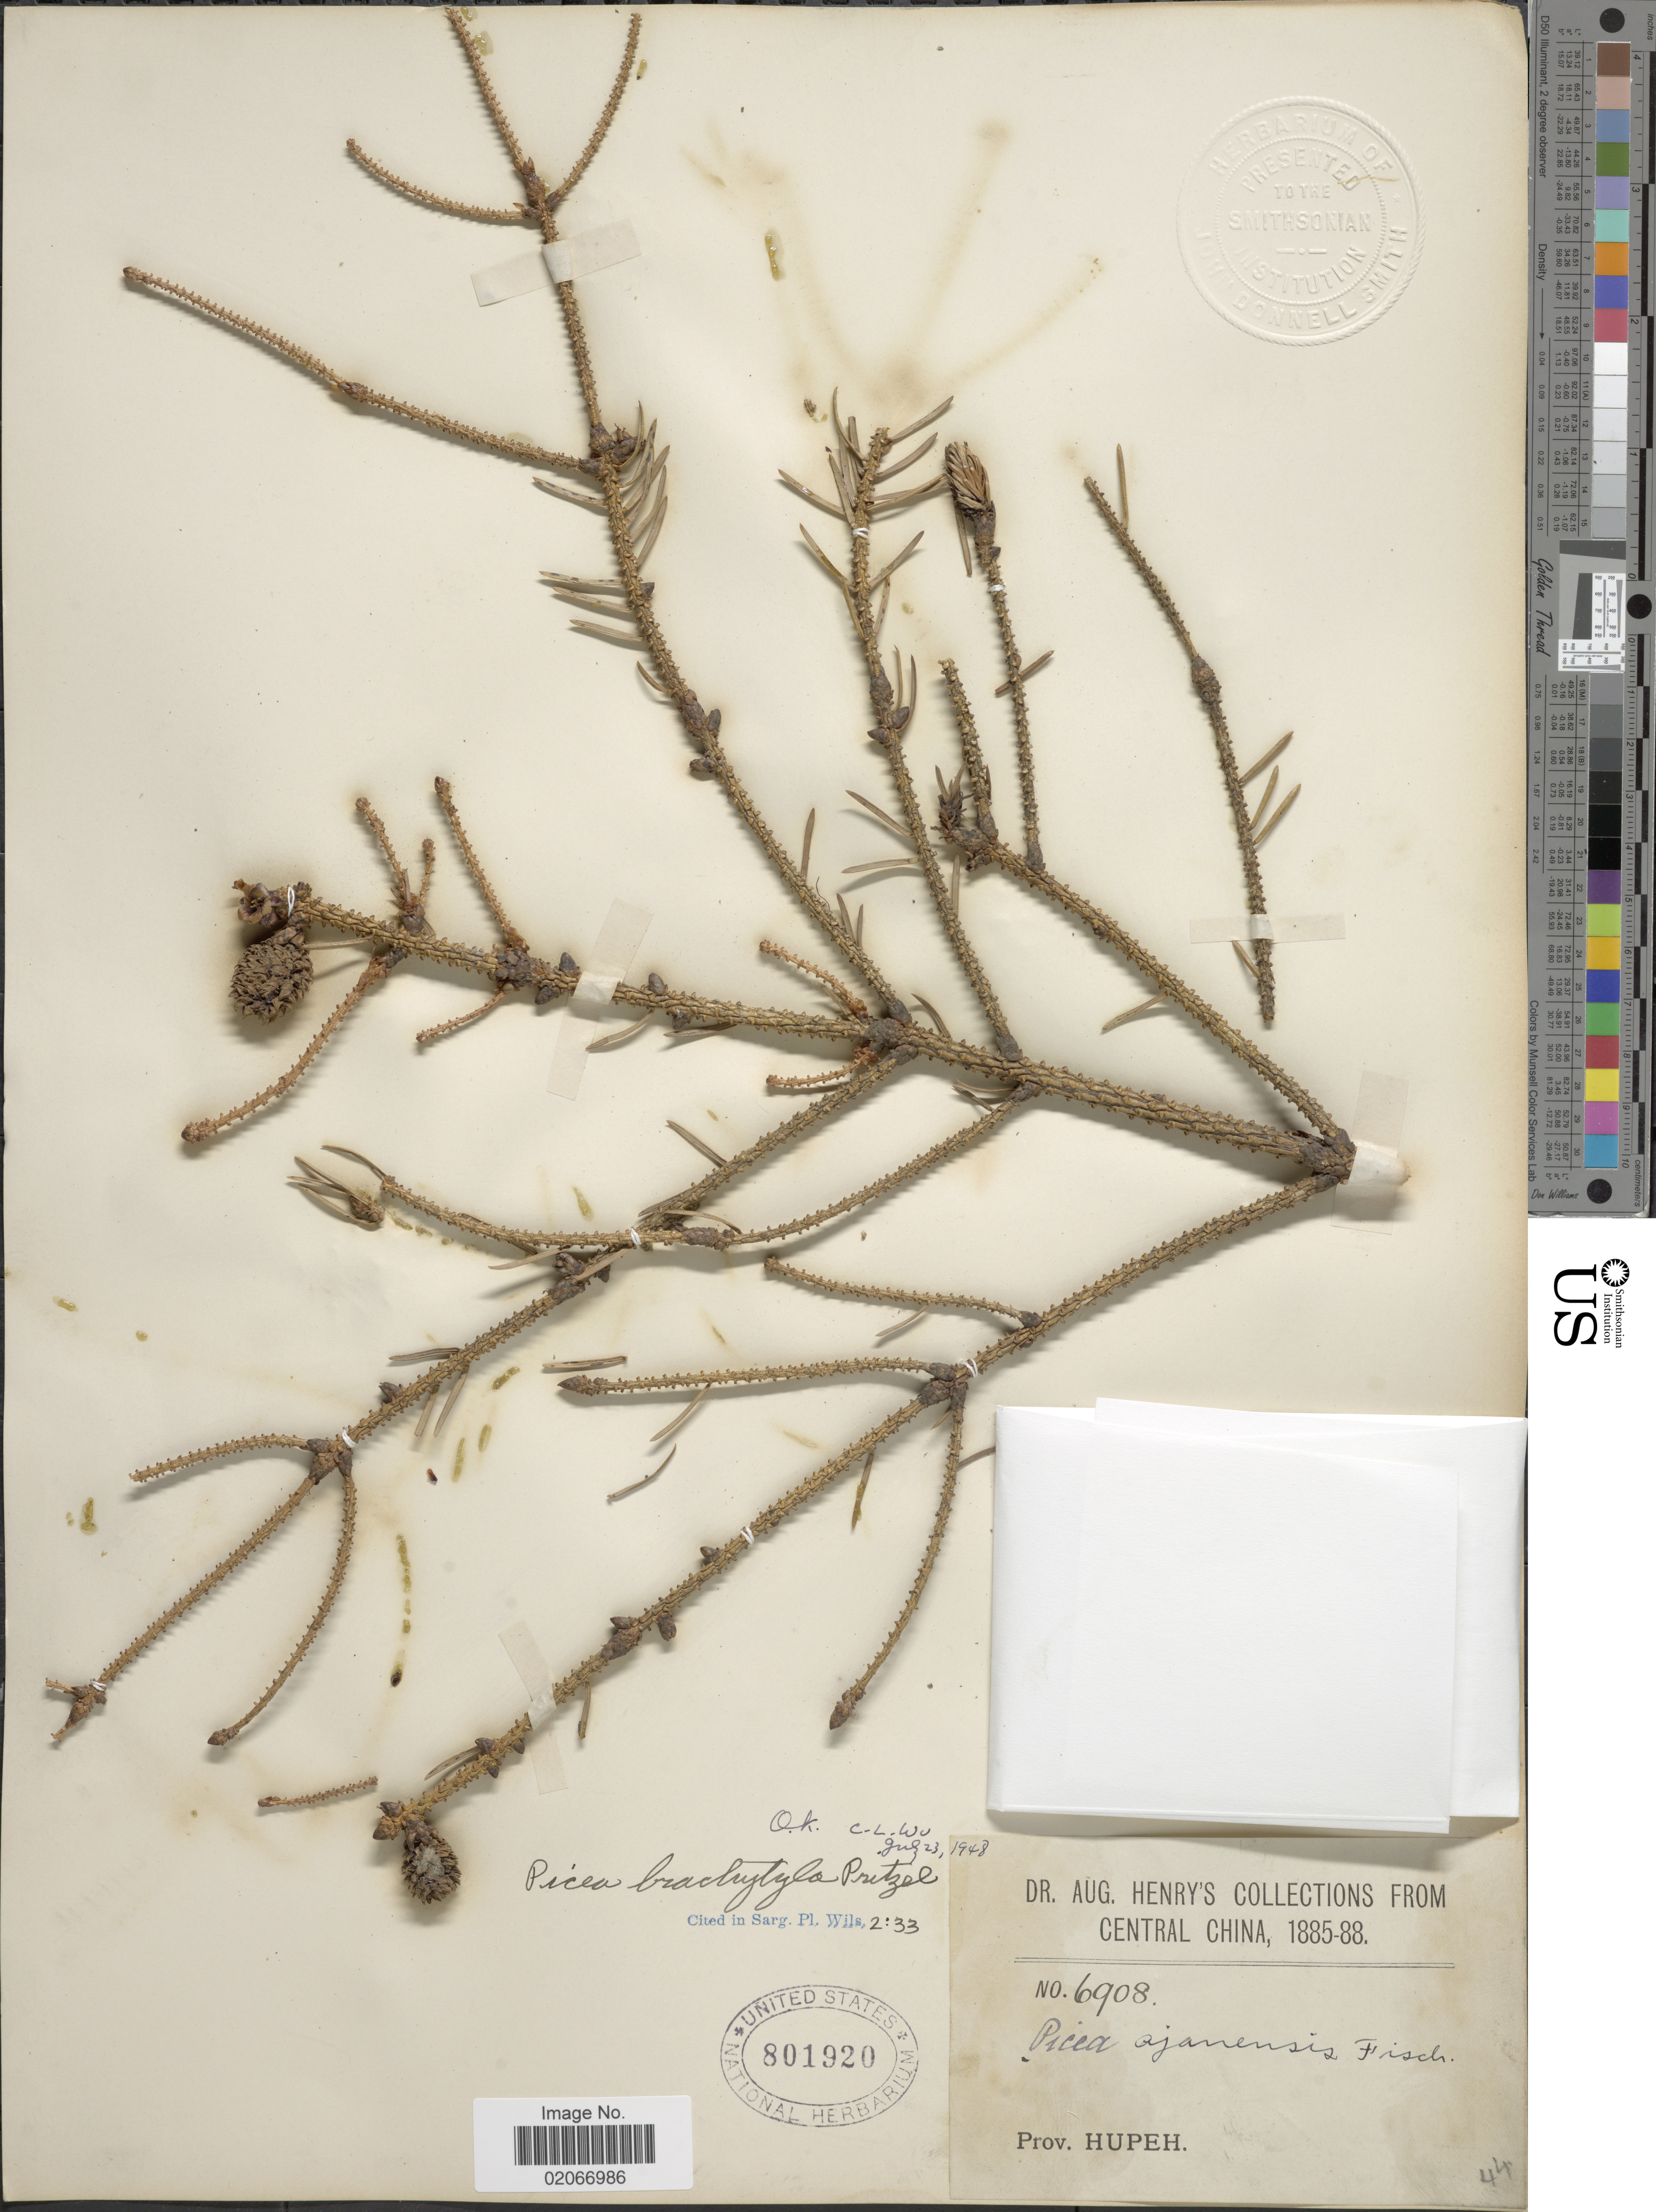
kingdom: Plantae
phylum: Tracheophyta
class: Pinopsida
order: Pinales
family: Pinaceae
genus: Picea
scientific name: Picea brachytyla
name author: (Franch.) E. Pritz.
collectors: A. Henry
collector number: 6908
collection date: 1885/1888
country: China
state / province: Hubei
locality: Prov. Hupeh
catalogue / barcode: US 801920